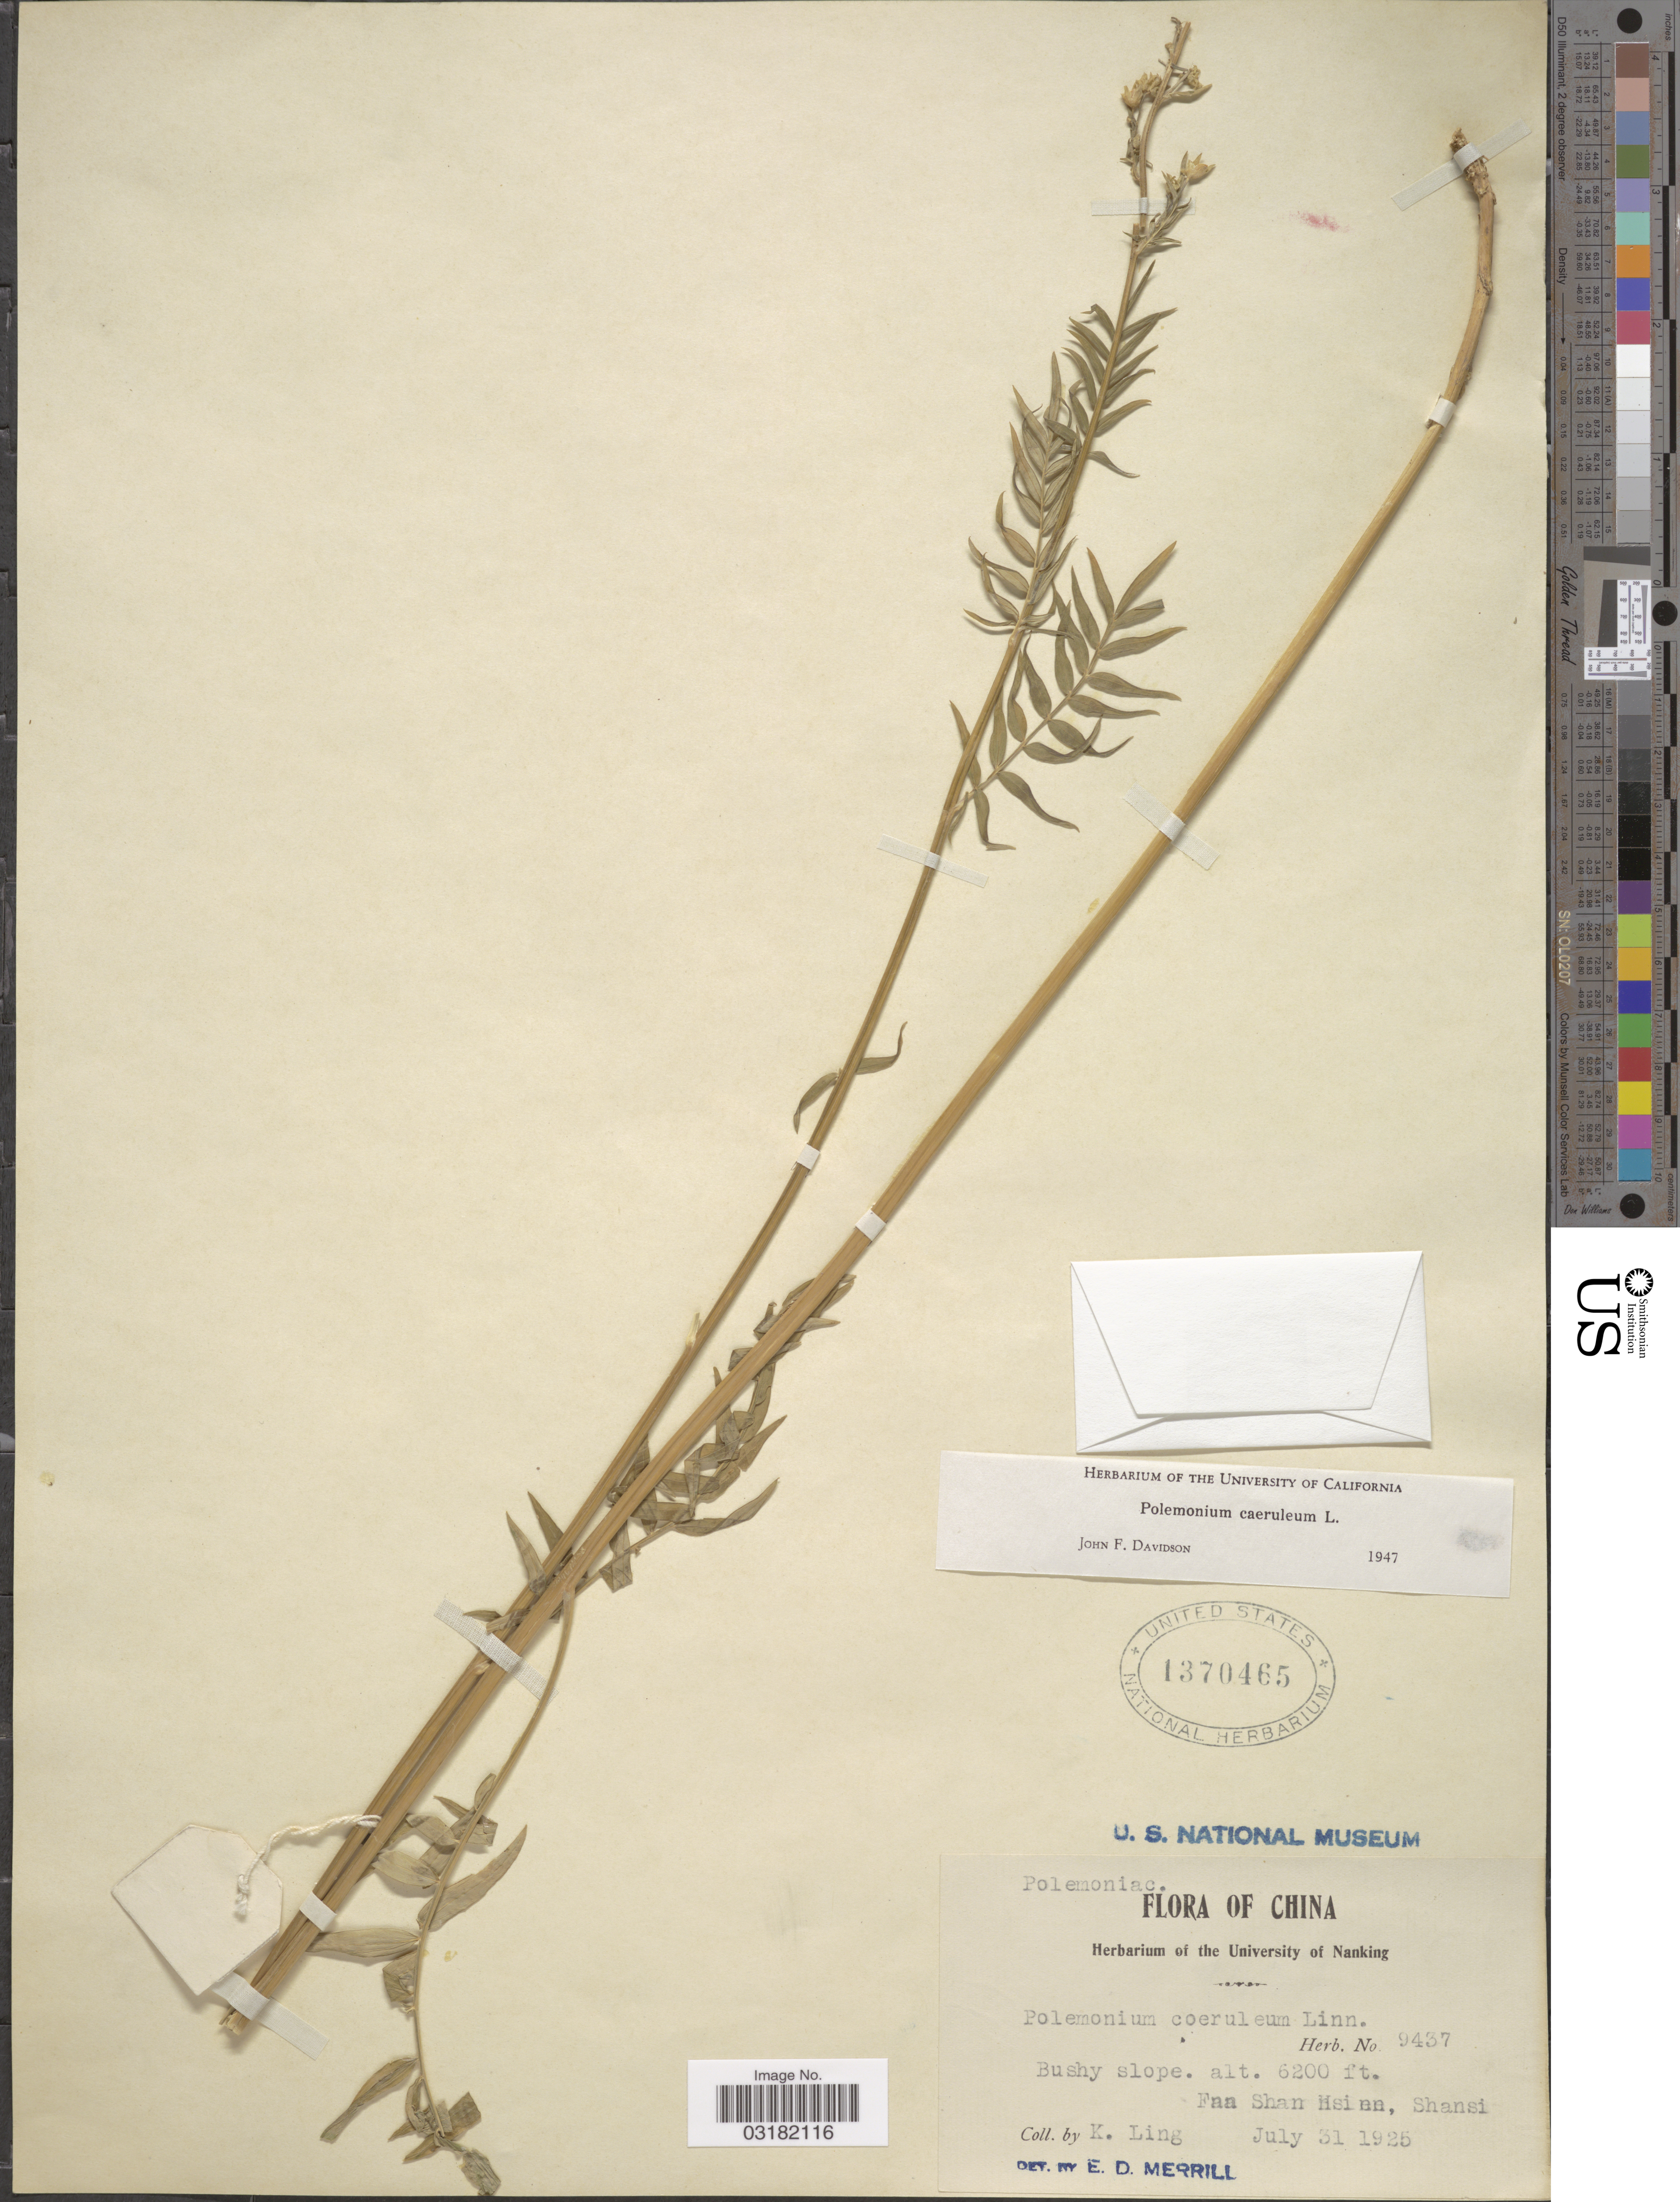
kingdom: Plantae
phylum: Tracheophyta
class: Magnoliopsida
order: Ericales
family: Polemoniaceae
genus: Polemonium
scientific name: Polemonium caeruleum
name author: L.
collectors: K. Ling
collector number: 9437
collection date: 1925-07-31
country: China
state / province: Shanxi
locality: Bushy slopes. Faa Shan Hsinn, Shansi.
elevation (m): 1890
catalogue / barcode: US 1370465